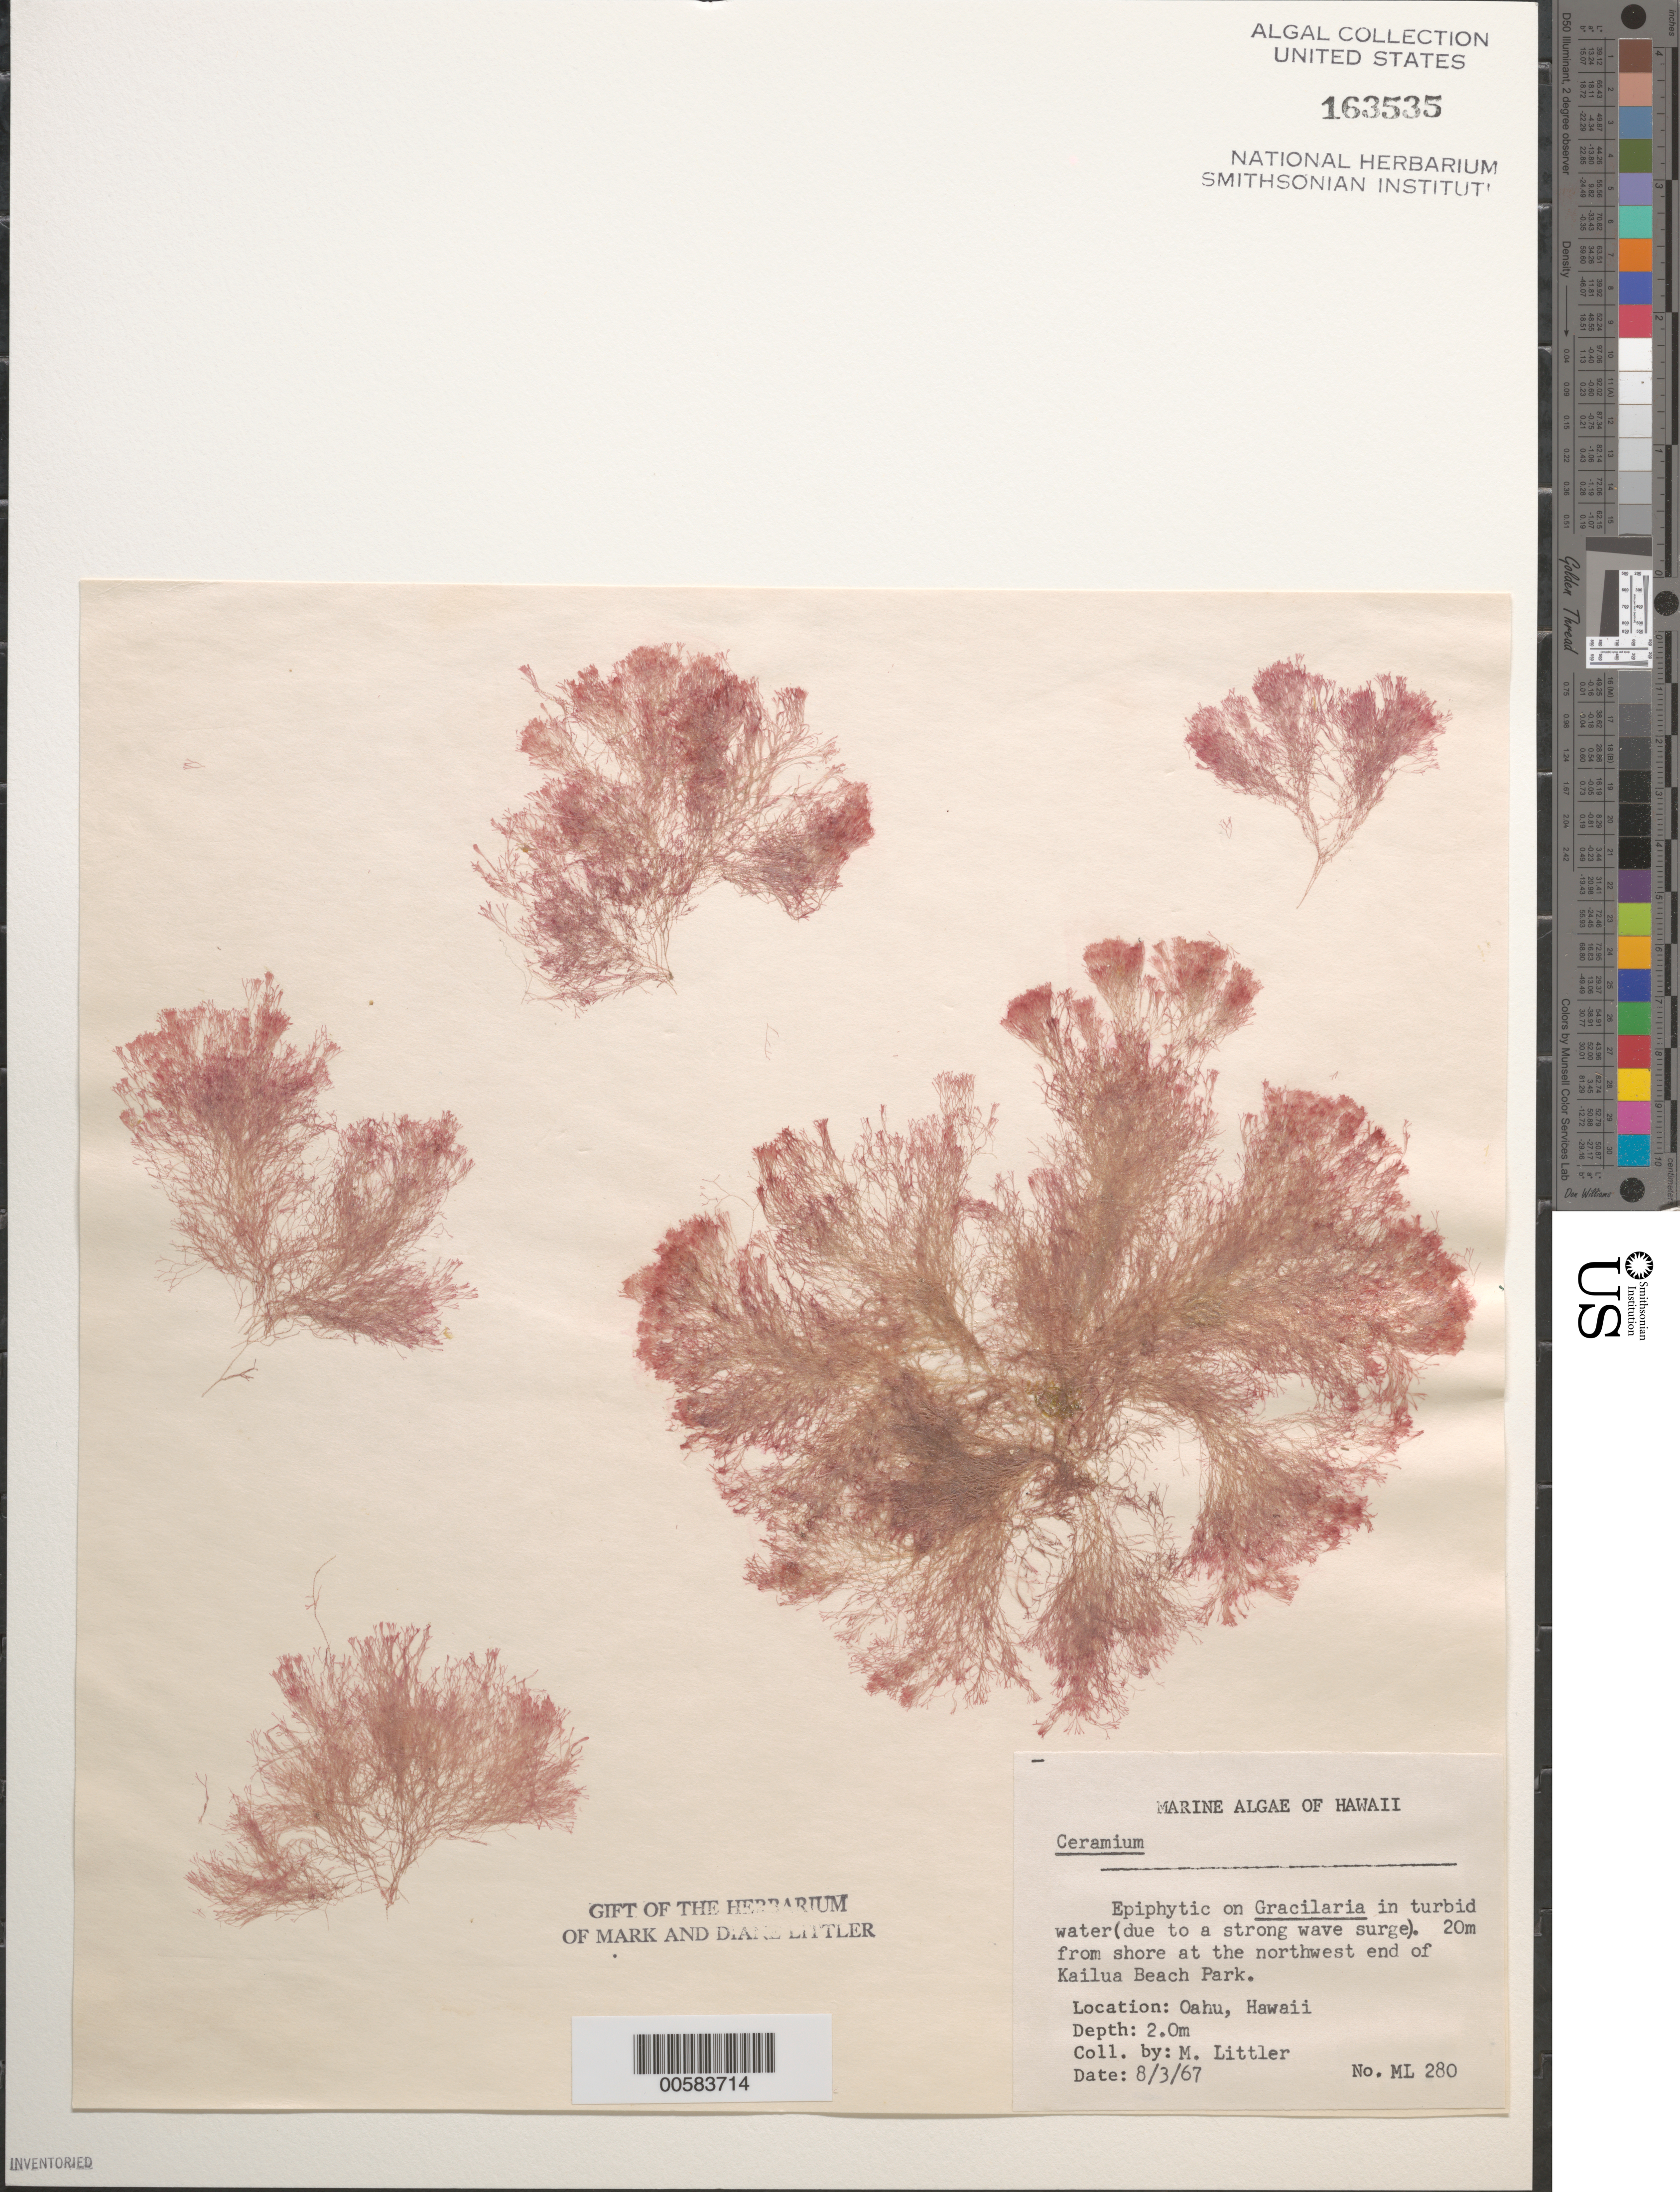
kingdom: Plantae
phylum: Rhodophyta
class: Florideophyceae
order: Ceramiales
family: Ceramiaceae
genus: Ceramium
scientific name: Ceramium sp.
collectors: M. M. Littler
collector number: ML 280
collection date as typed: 03 Aug 1967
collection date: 1967-08-03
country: United States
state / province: Hawaii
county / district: Honolulu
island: Oahu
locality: Kailua Beach Park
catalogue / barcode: US 163535